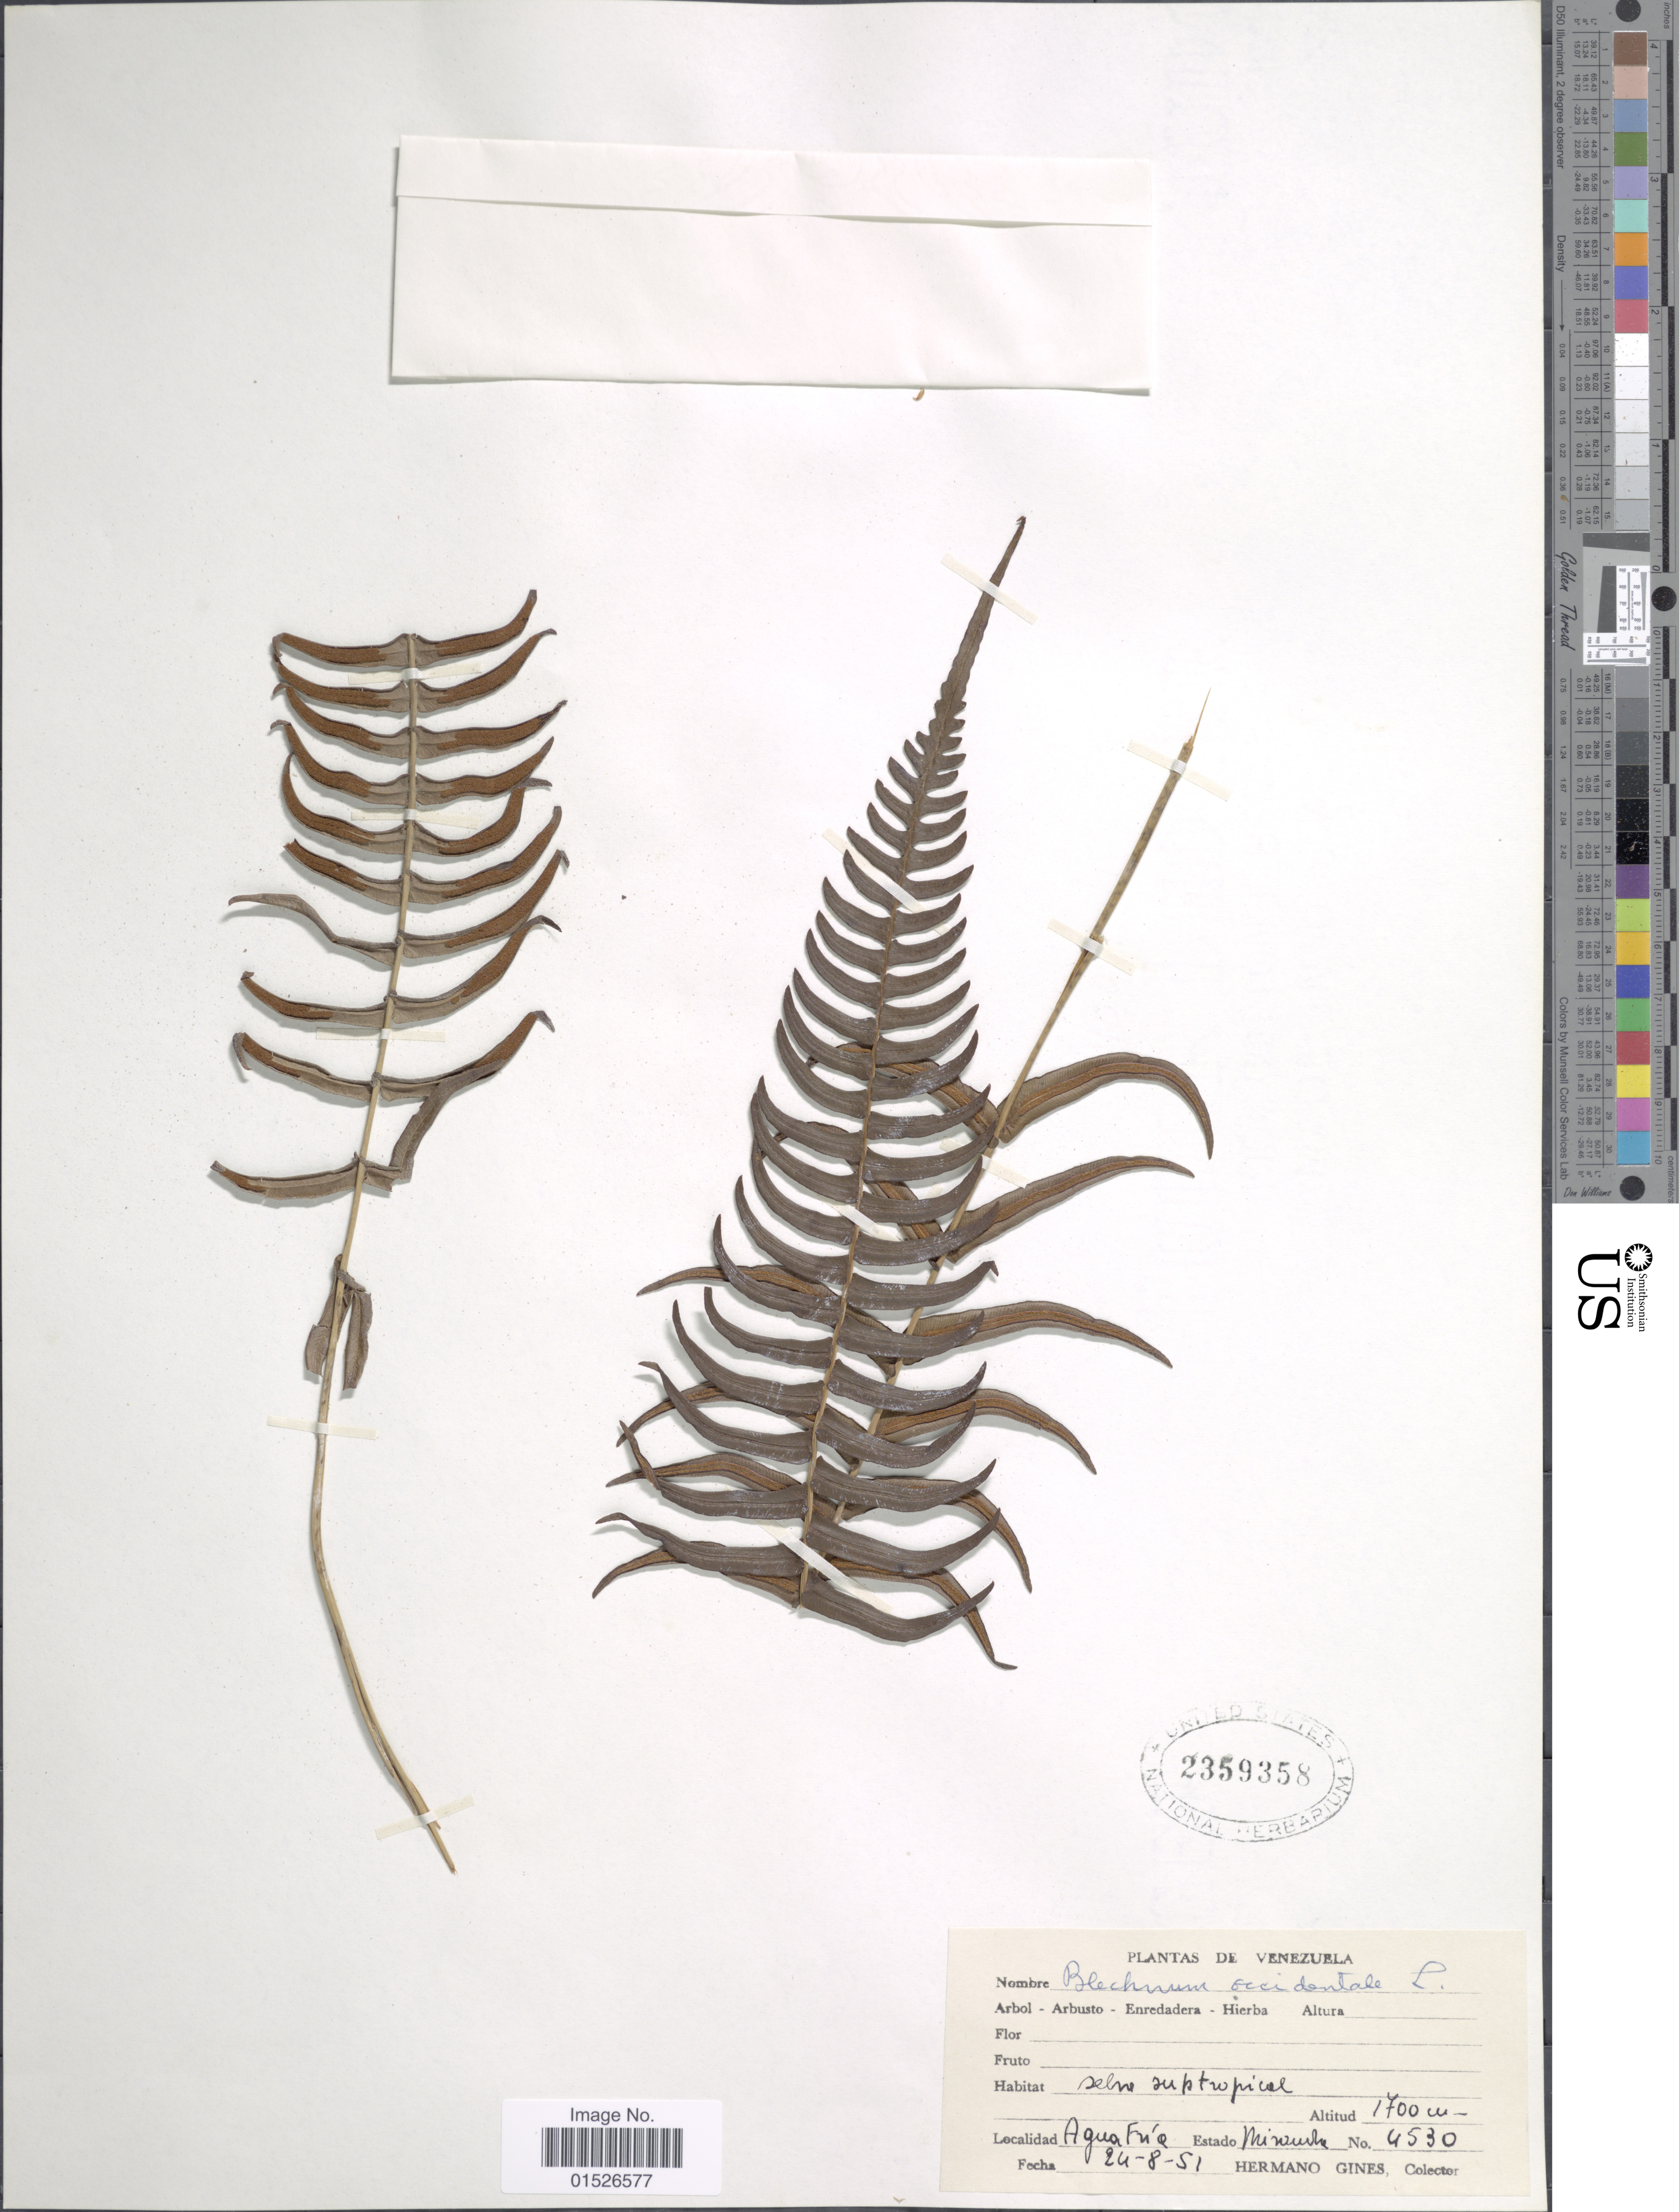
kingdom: Plantae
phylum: Tracheophyta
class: Polypodiopsida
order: Polypodiales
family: Blechnaceae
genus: Blechnum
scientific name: Blechnum occidentale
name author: L.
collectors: Bro. Gines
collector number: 4530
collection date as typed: Transcribed d/m/y: 24/8/51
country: Venezuela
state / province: Miranda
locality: Agua Fría, Miranda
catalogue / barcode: US 2359358